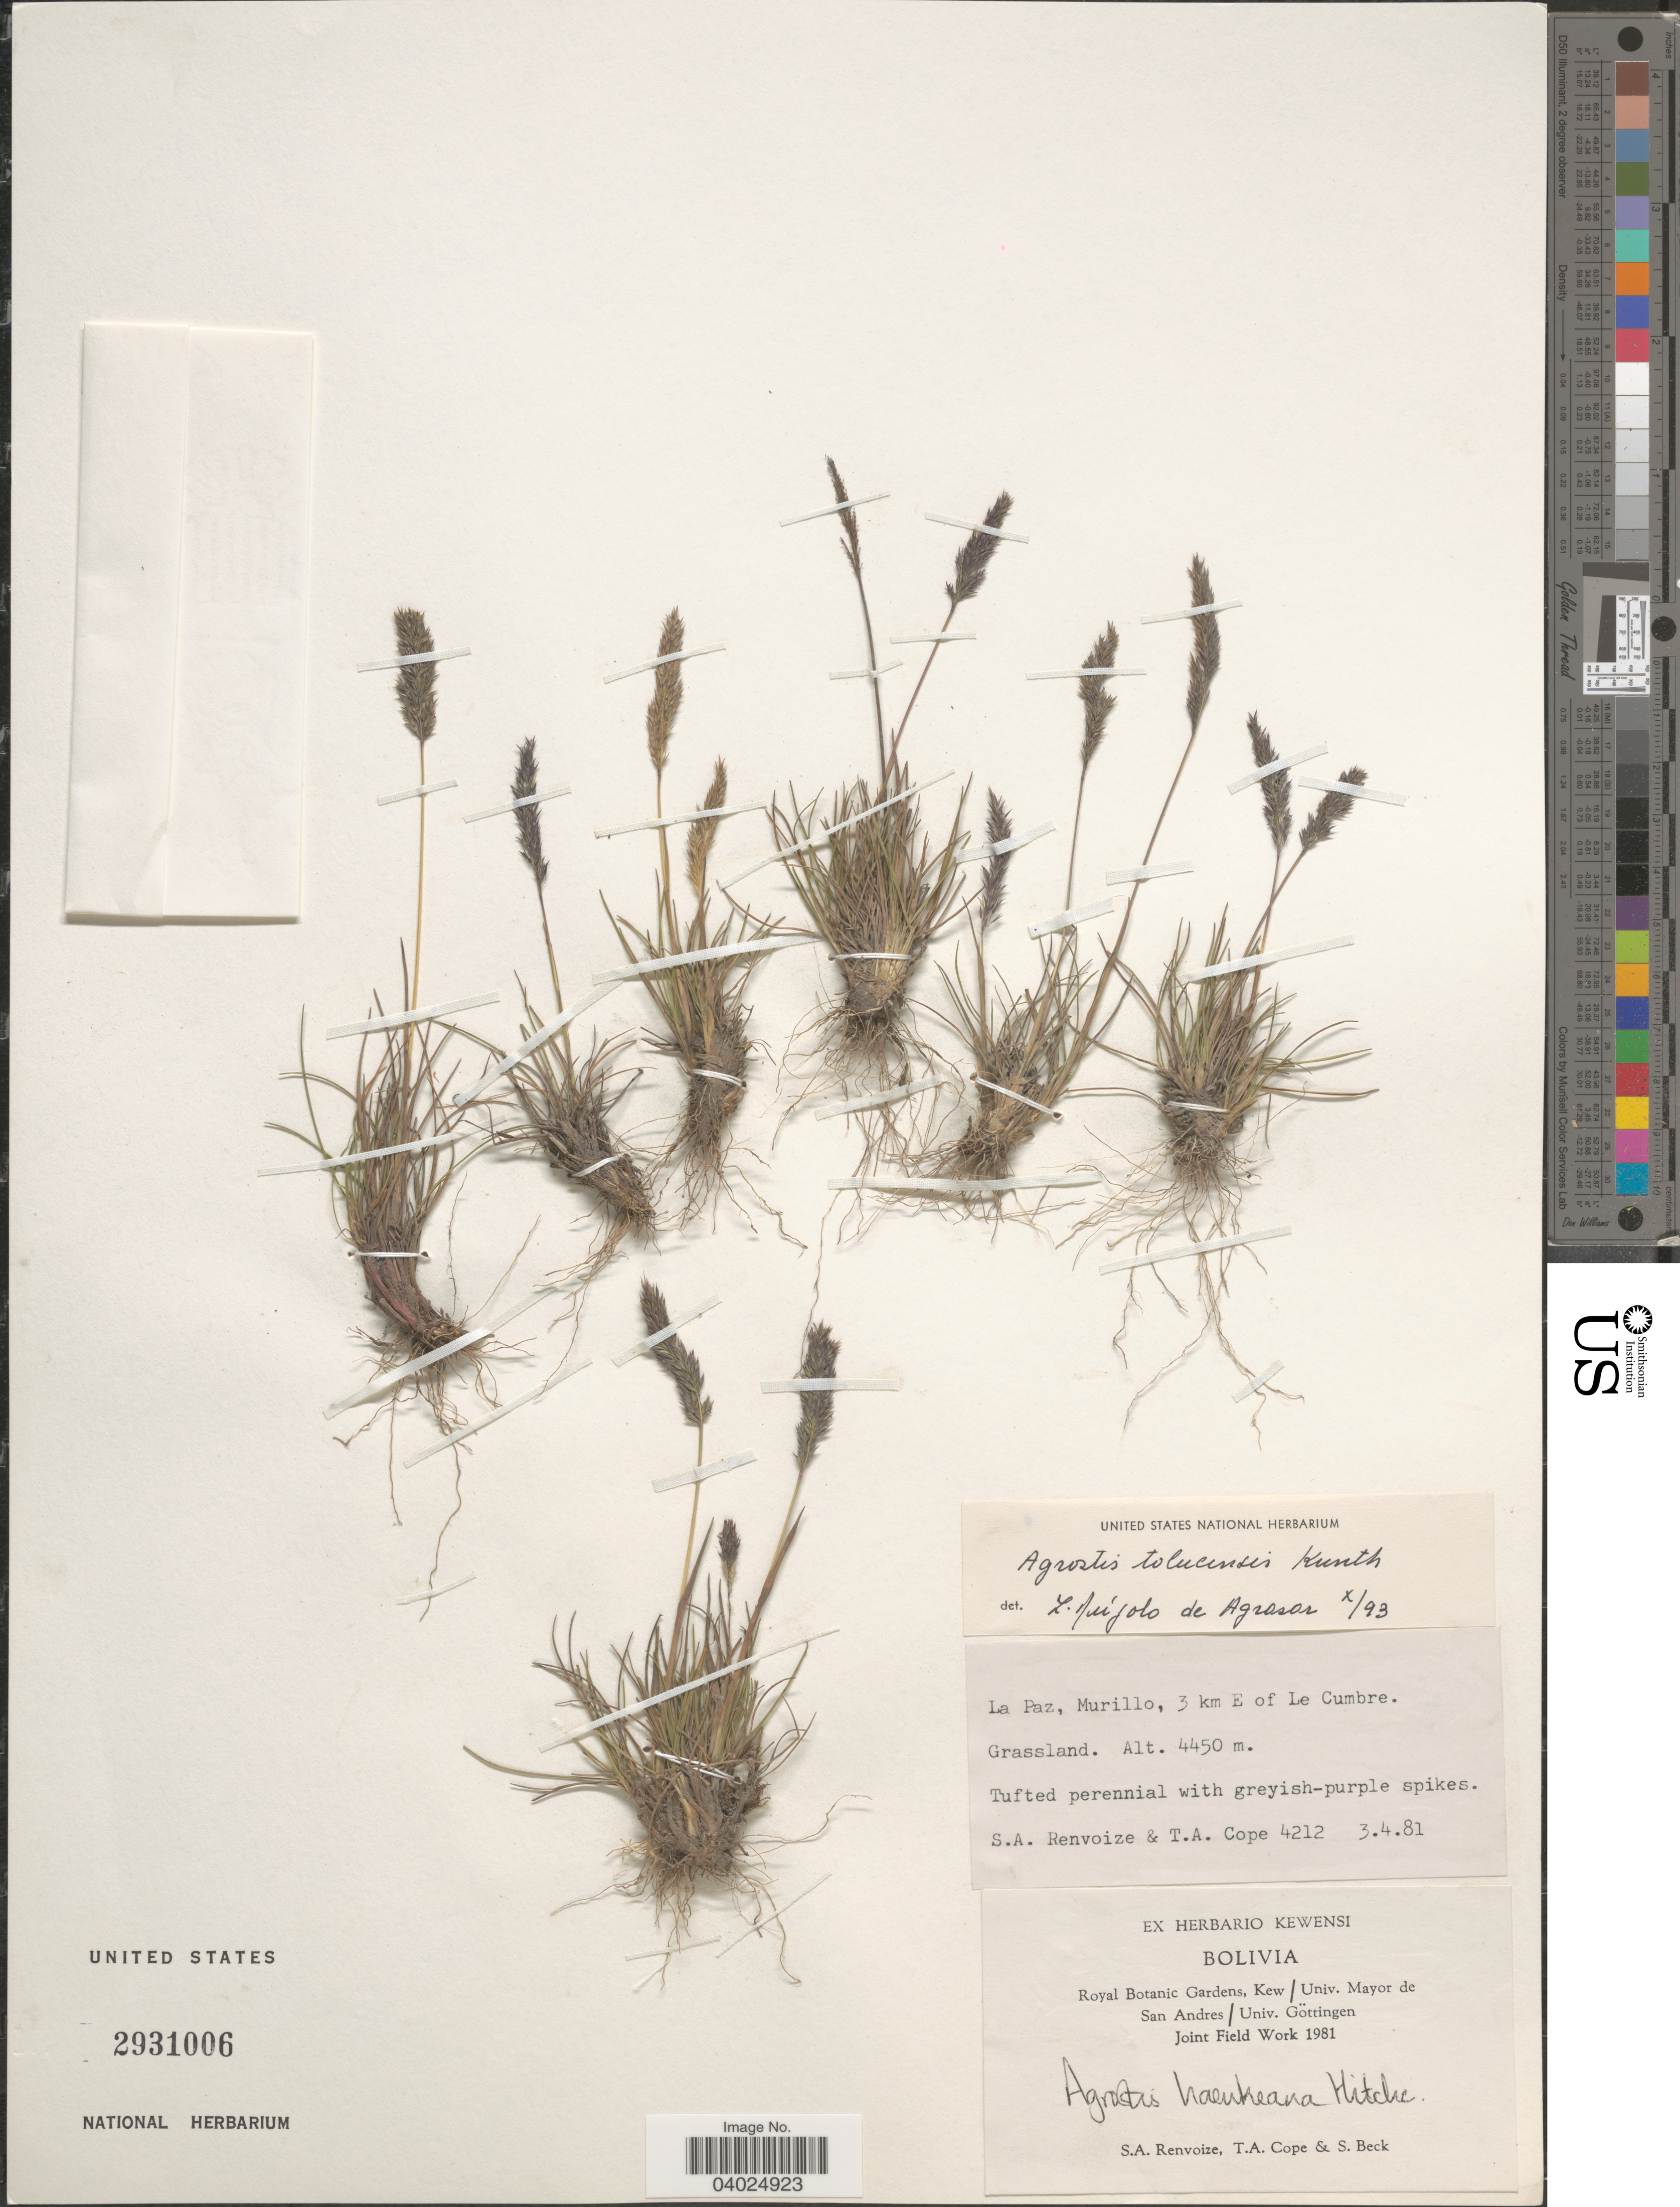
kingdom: Plantae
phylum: Tracheophyta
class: Liliopsida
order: Poales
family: Poaceae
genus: Agrostis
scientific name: Agrostis tolucensis Kunth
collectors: S. A. Renvoize, T. A. Cope & S. G. Beck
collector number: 4212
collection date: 1981-04-03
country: Bolivia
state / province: La Paz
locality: Murillo, 3 km E of Le Cumbre.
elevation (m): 4450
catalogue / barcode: US 2931006